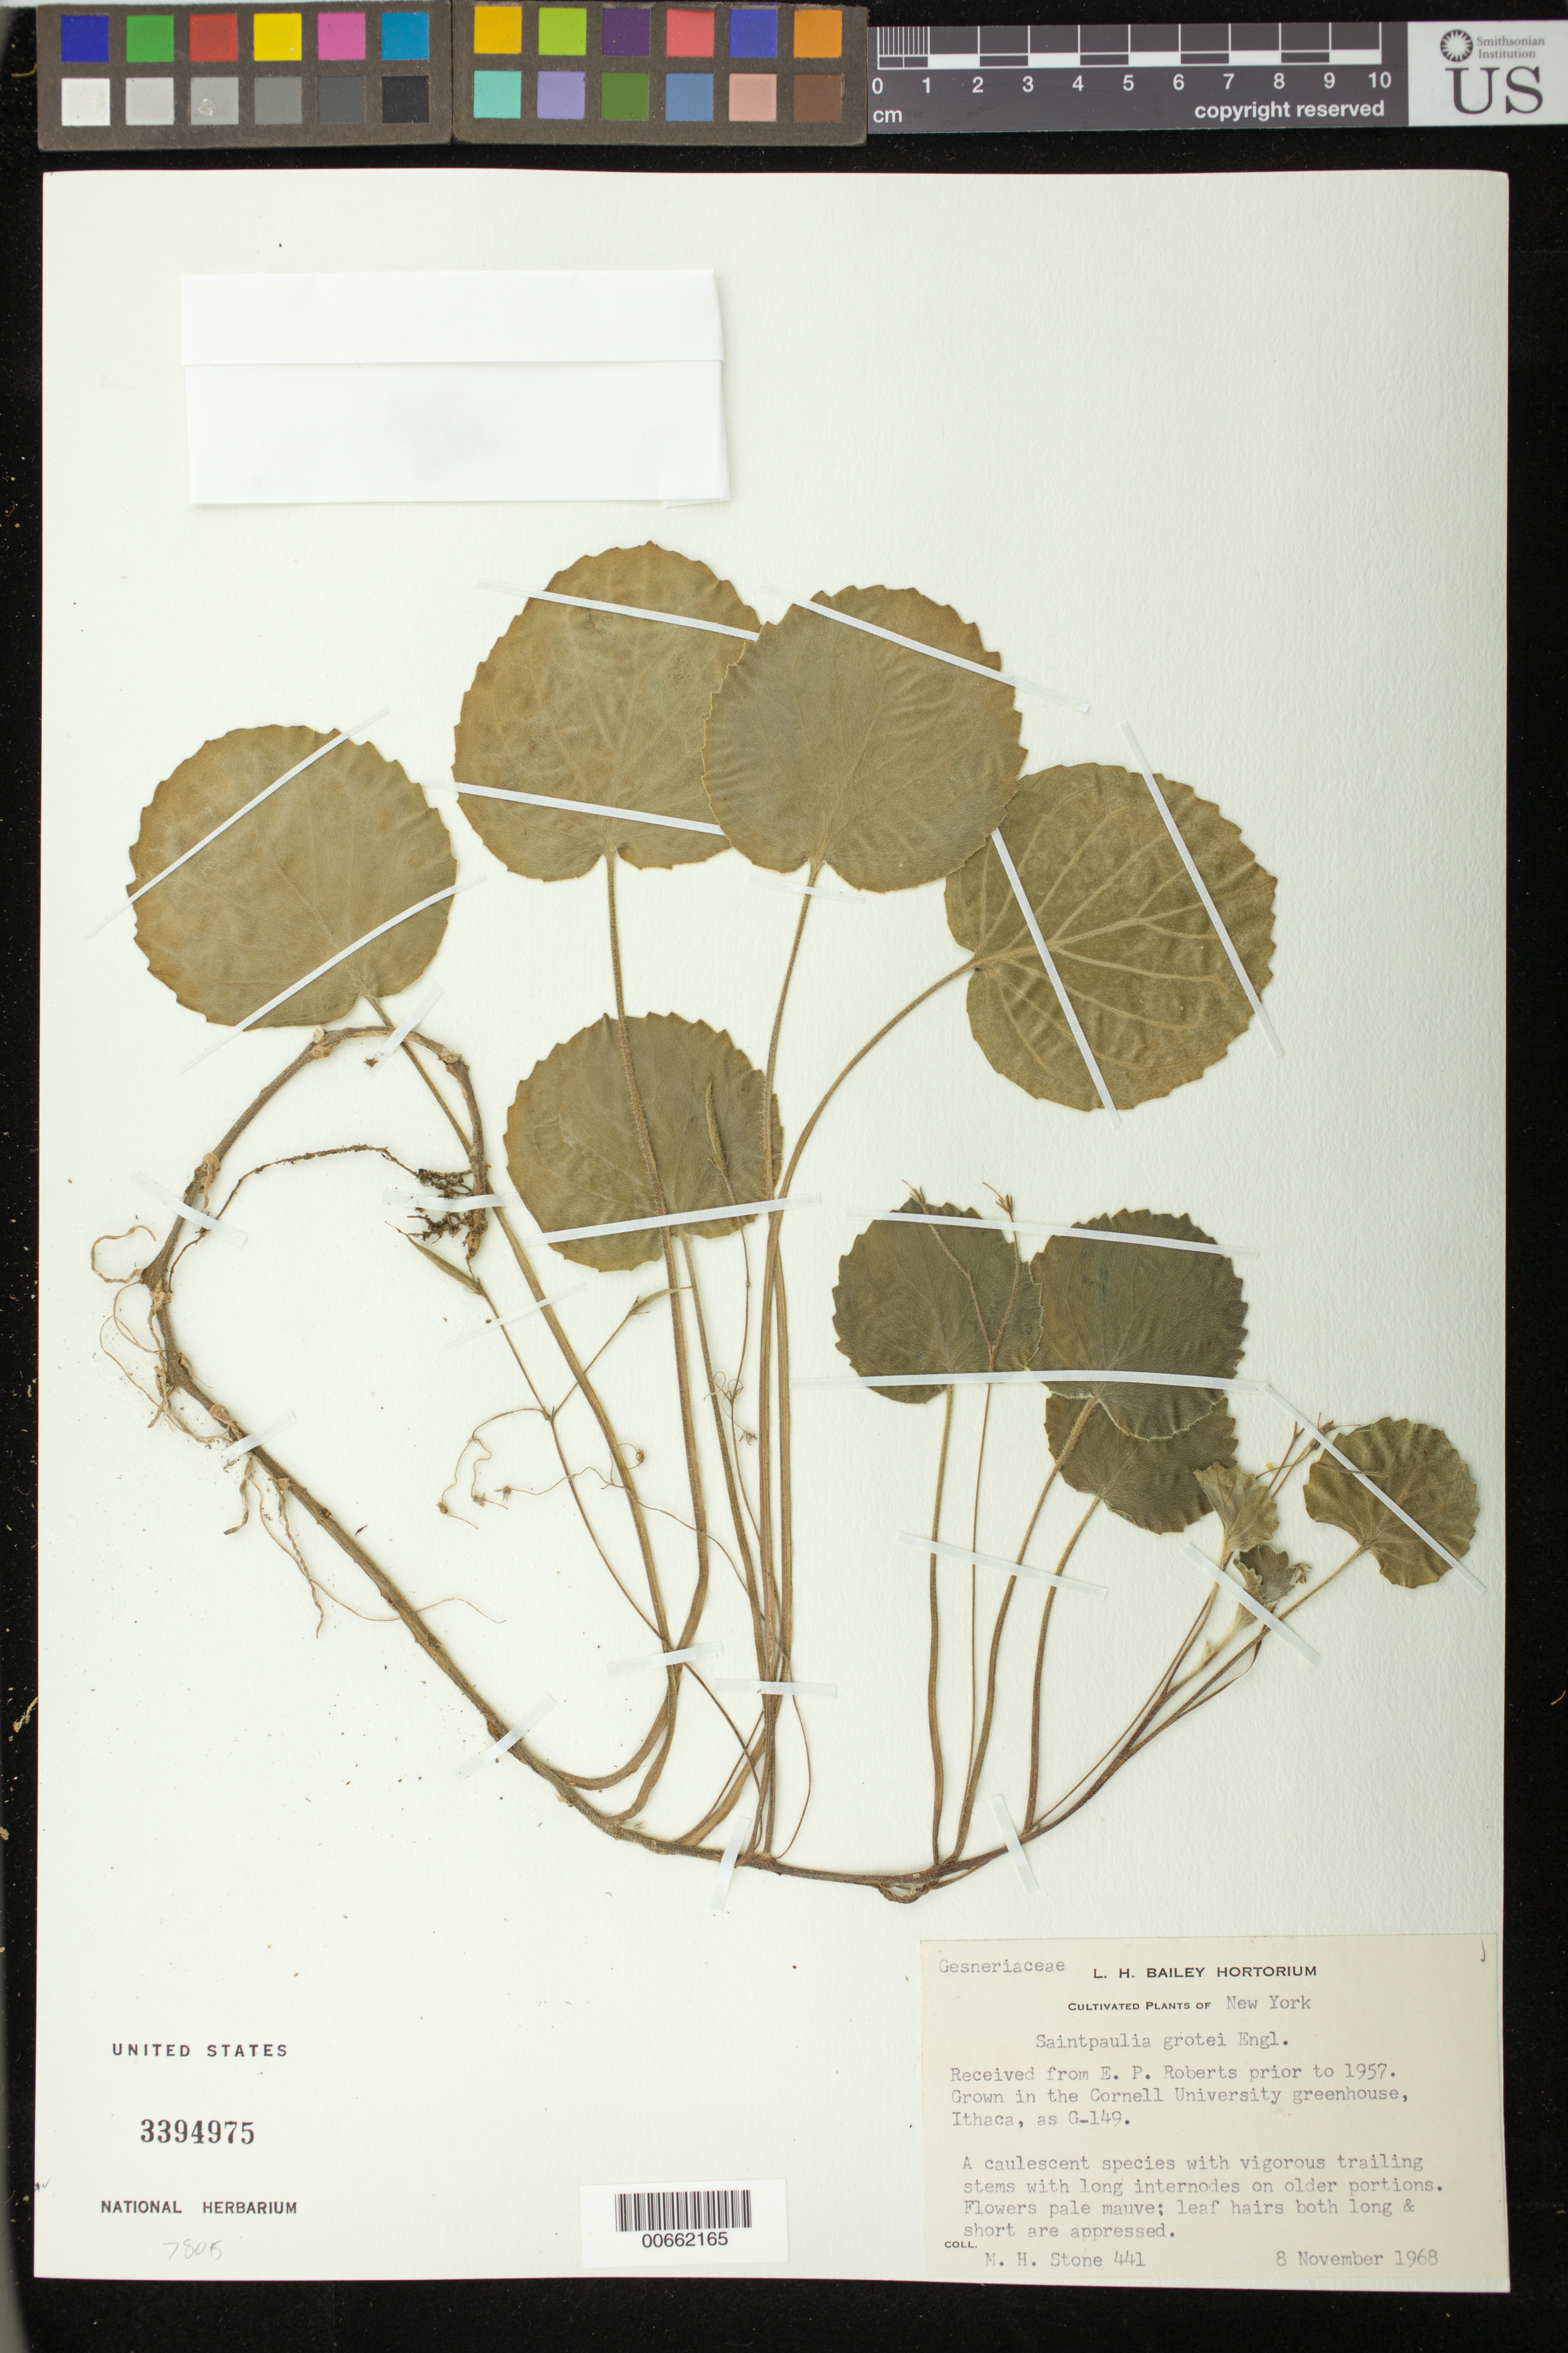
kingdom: Plantae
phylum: Tracheophyta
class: Magnoliopsida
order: Lamiales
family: Gesneriaceae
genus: Streptocarpus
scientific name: Streptocarpus ionanthus subsp. grotei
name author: (Engl.) Christenh.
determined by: Skog, Laurence E.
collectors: M. Stone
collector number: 441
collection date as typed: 08 Nov 1968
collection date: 1968-11-08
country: United States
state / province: New York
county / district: Tompkins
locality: Cornell University greenhouse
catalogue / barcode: US 3394975